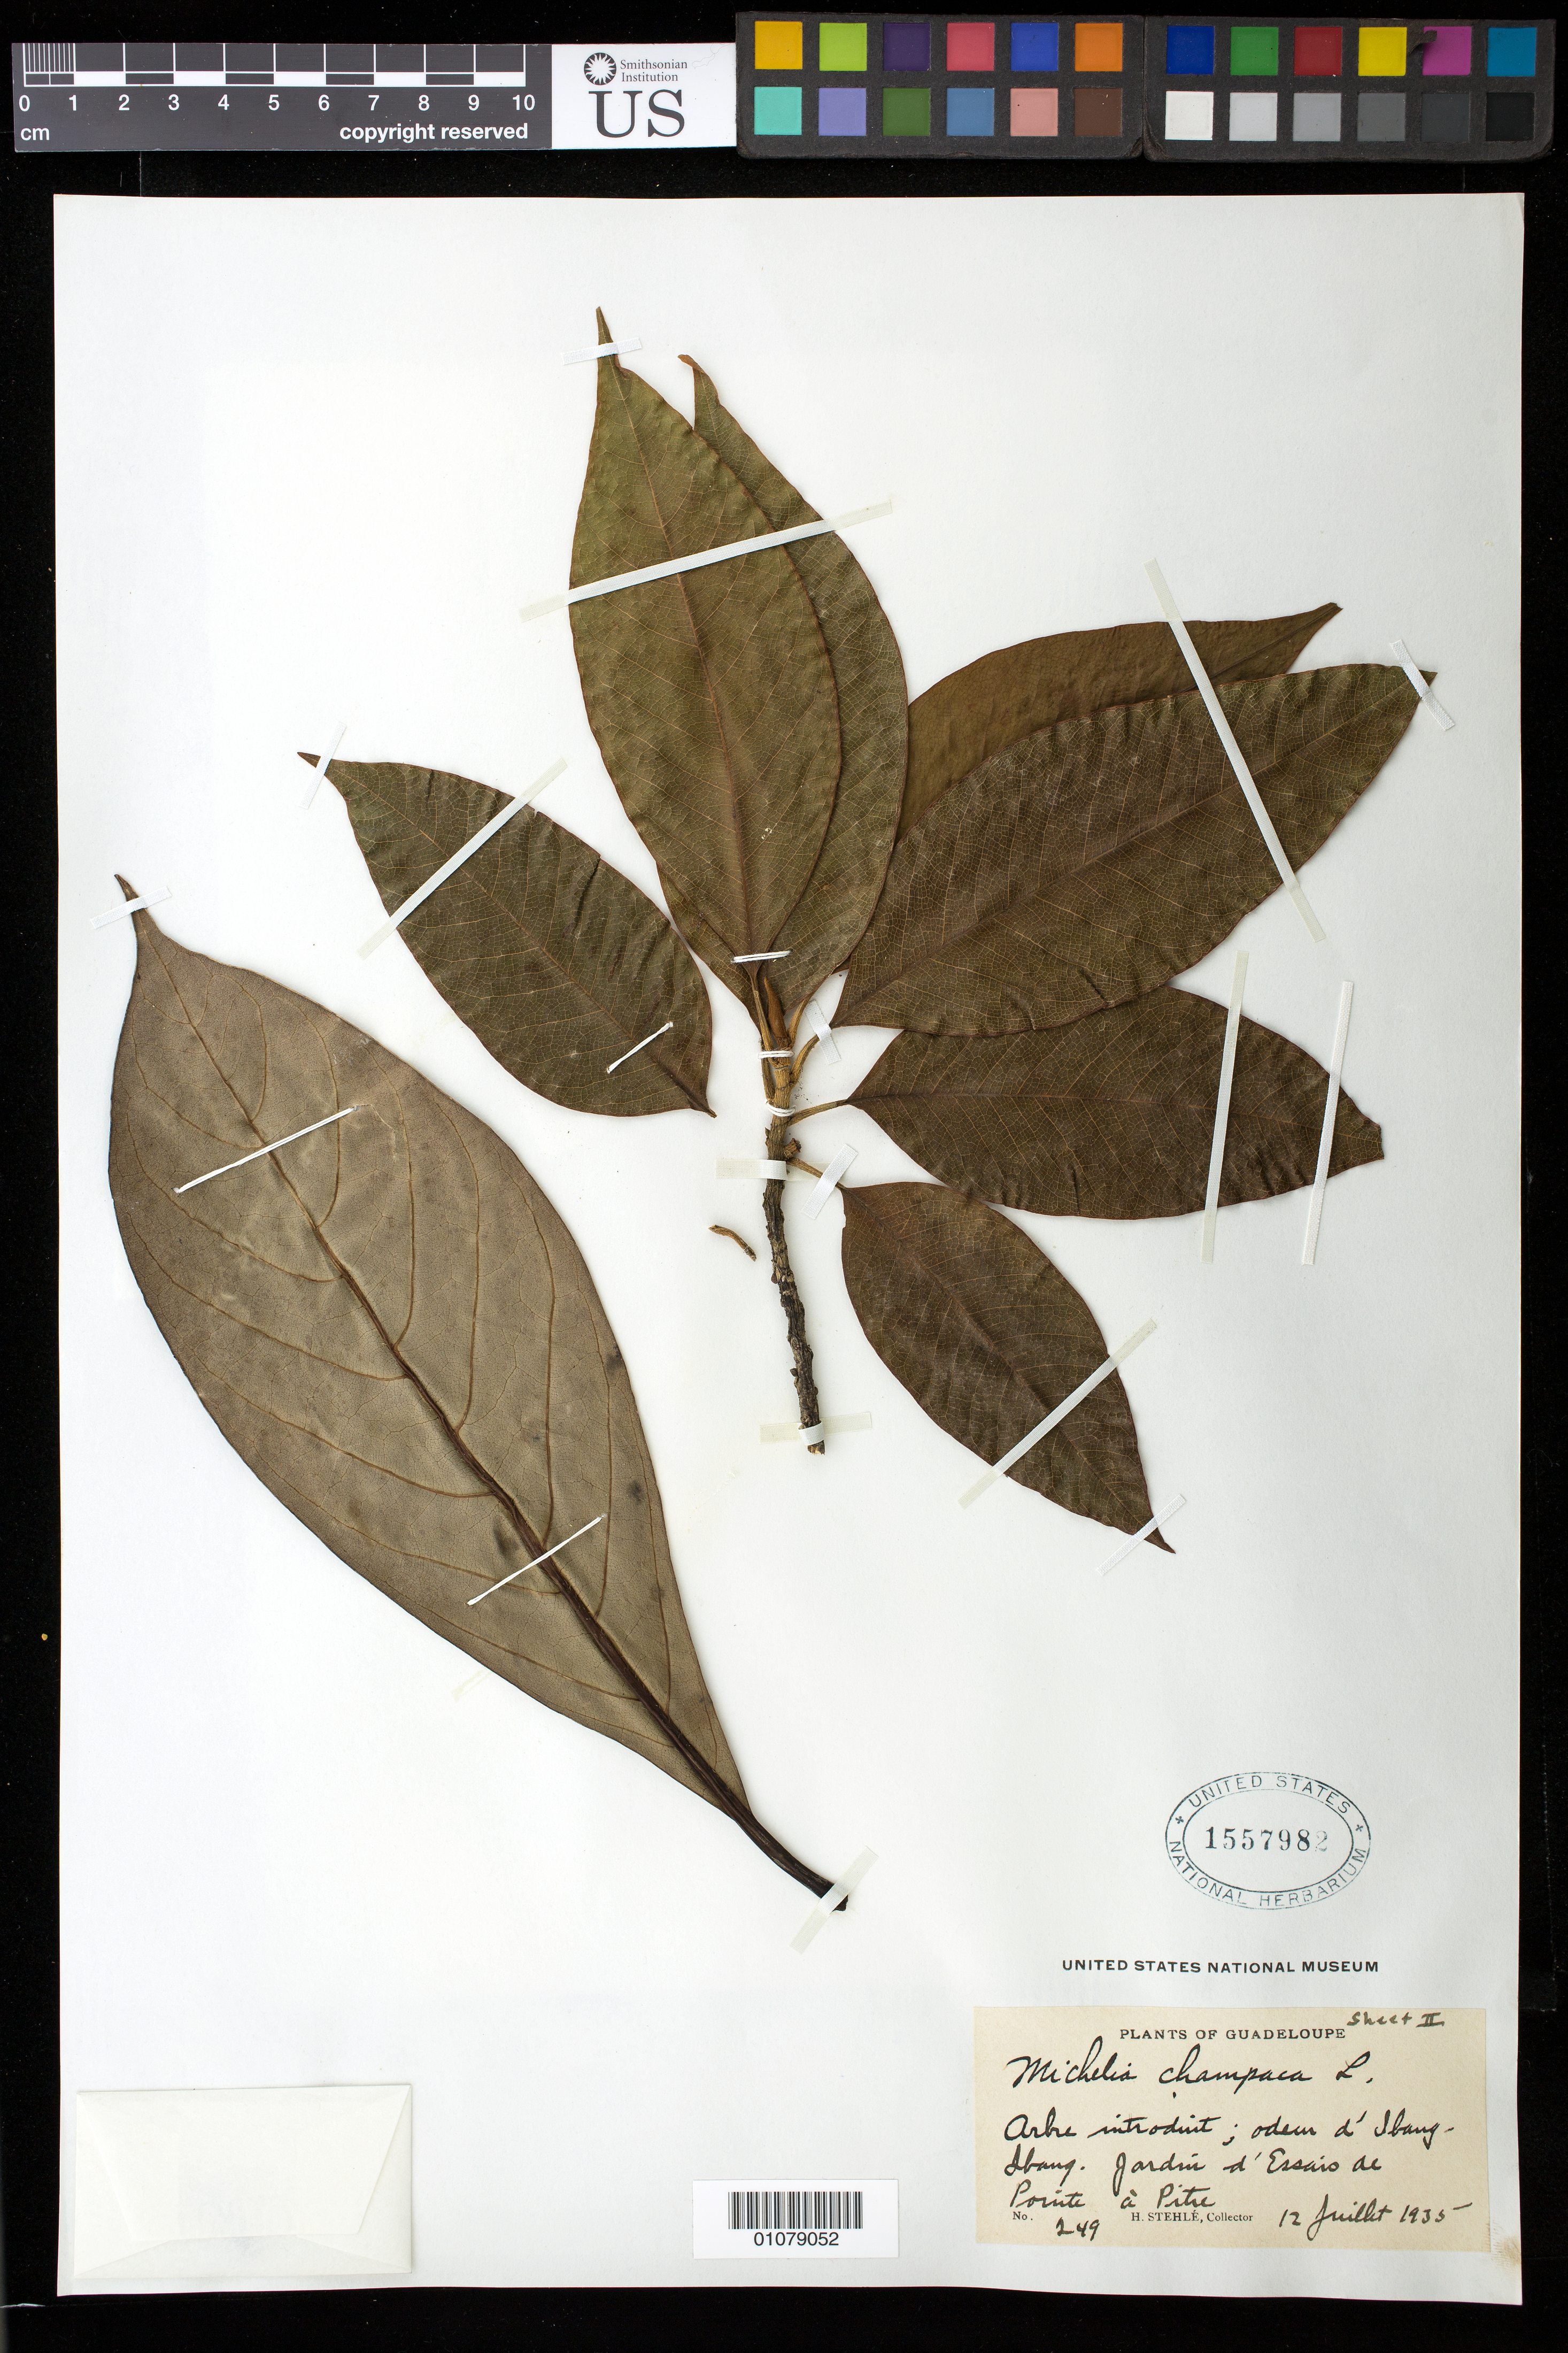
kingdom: Plantae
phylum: Tracheophyta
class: Magnoliopsida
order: Magnoliales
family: Magnoliaceae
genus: Magnolia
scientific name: Magnolia champaca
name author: (L.) Baill. ex Pierre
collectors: H. Stehlé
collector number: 249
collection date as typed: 12 Jul 1935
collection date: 1935-07-12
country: Guadeloupe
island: Grande Terre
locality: Jardin d'Essais de Pointe a Pitre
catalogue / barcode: US 1557982